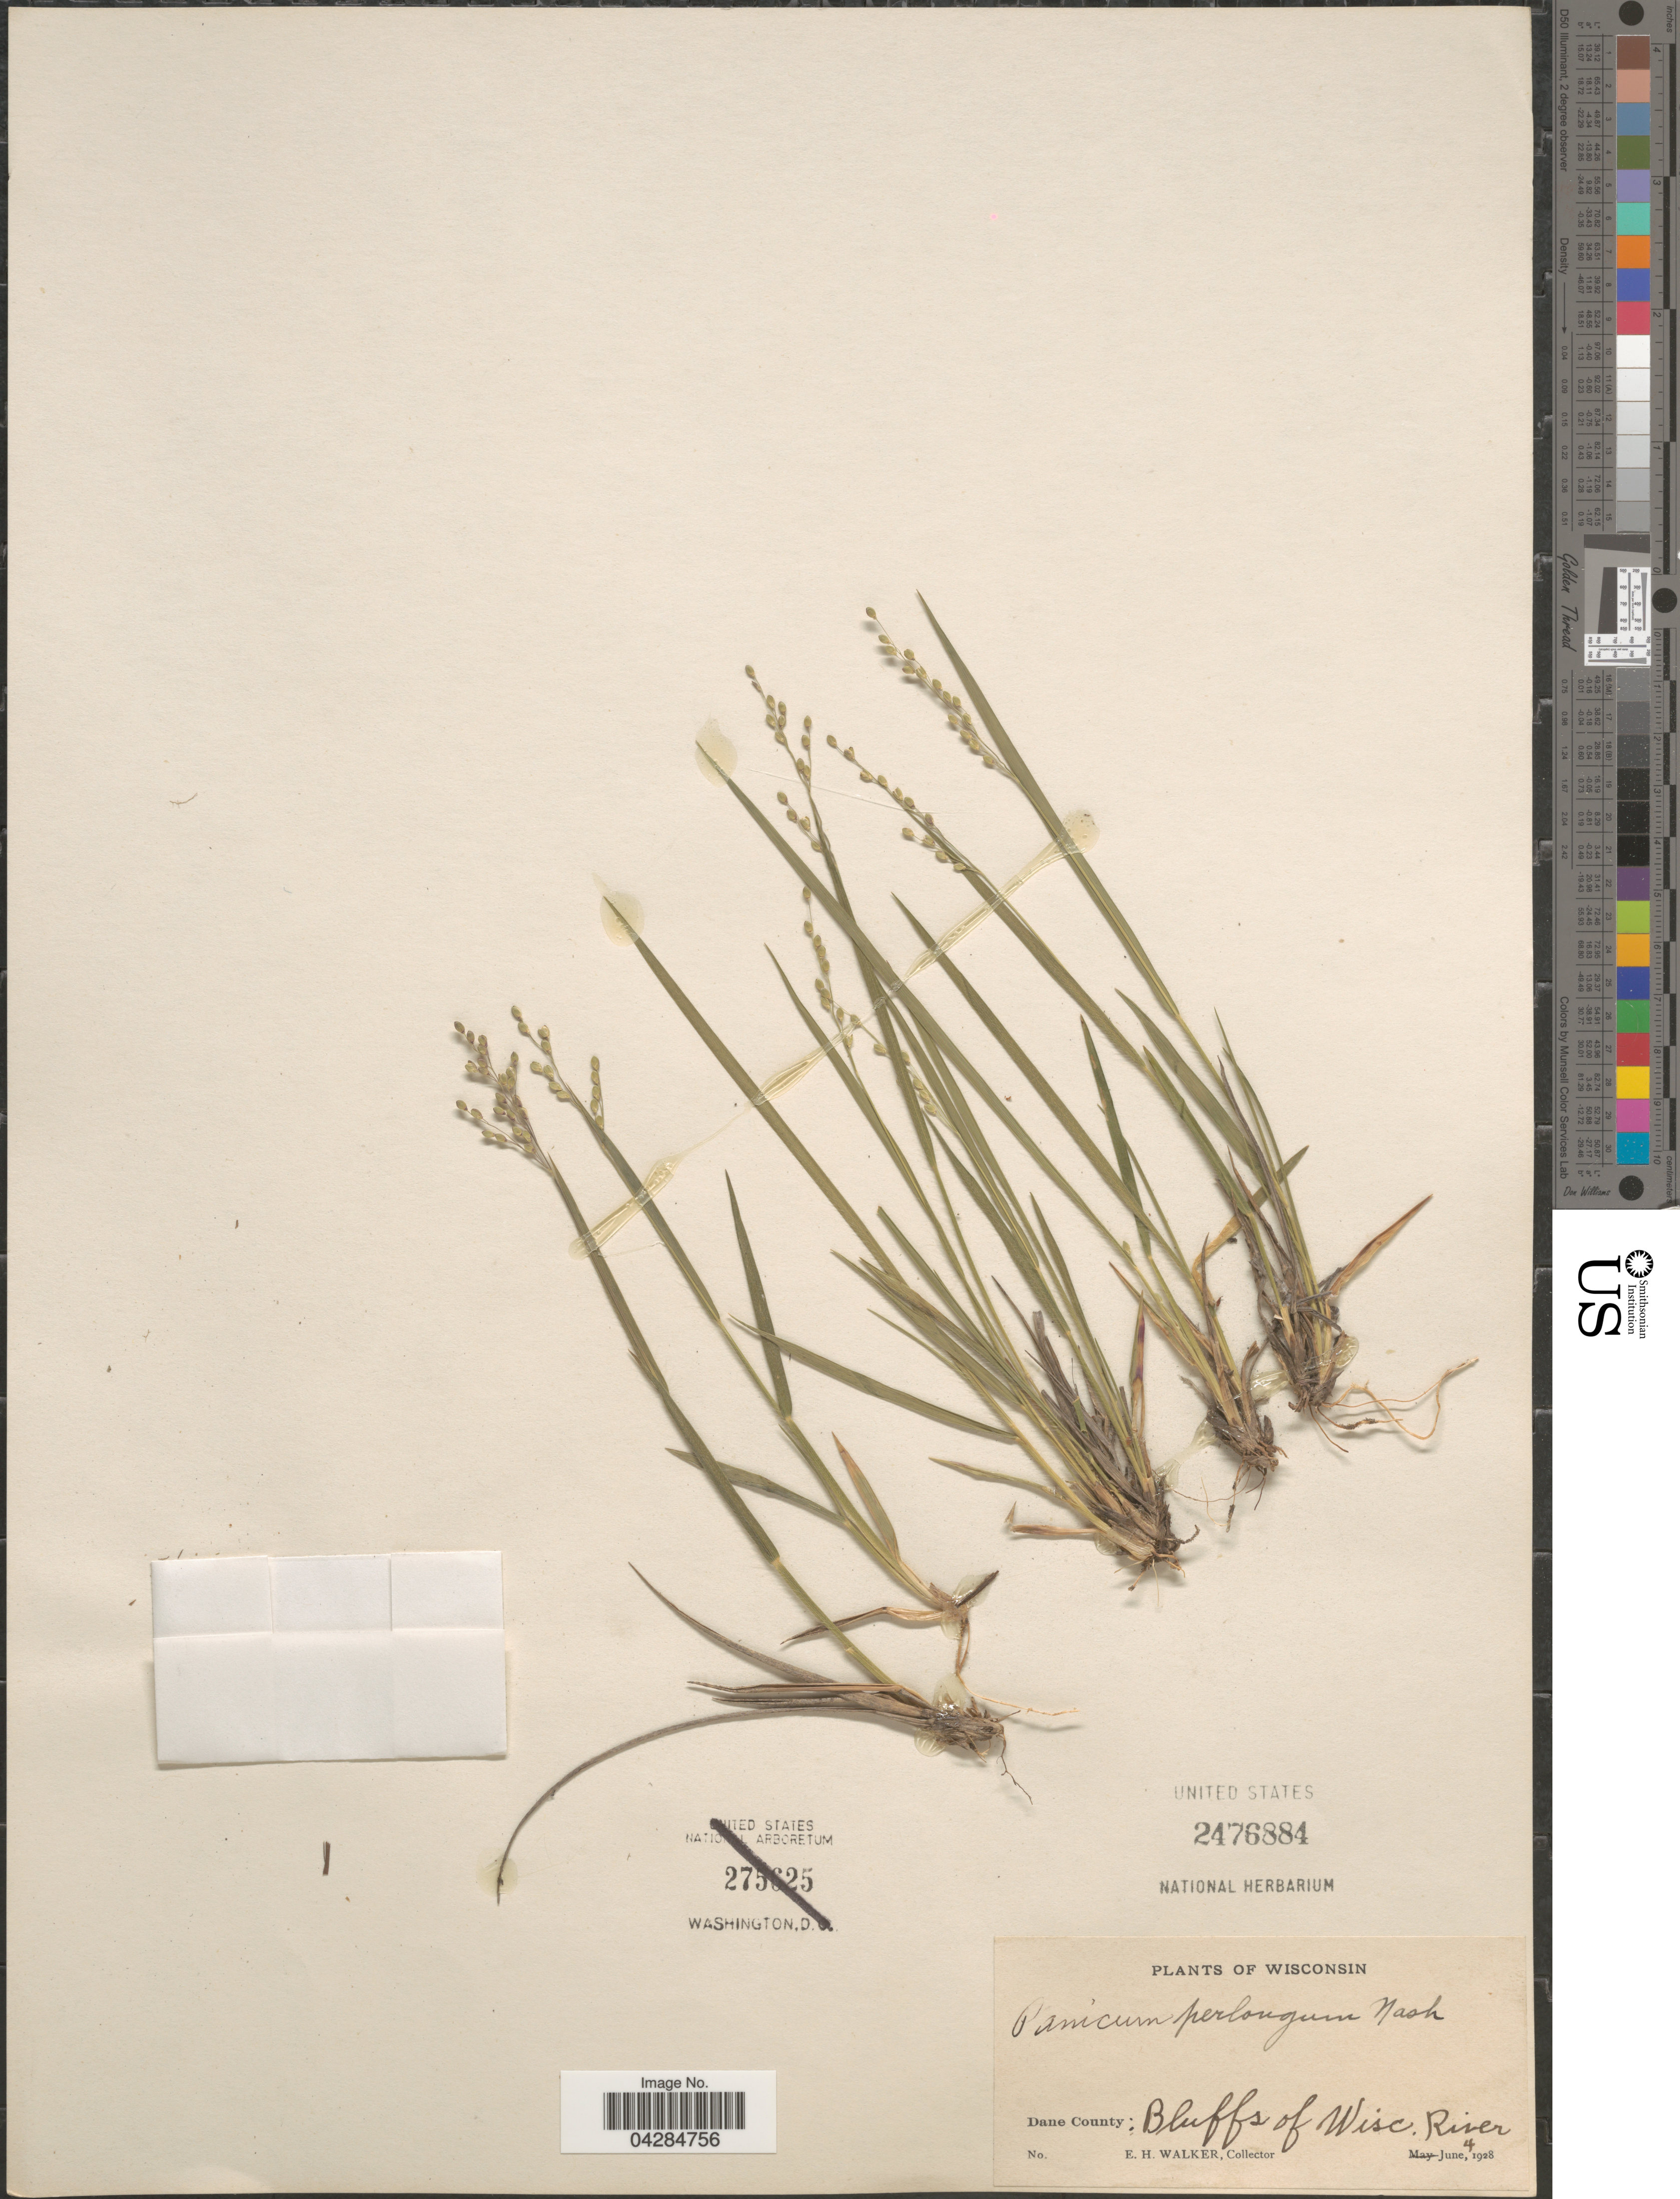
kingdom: Plantae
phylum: Tracheophyta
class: Liliopsida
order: Poales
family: Poaceae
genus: Dichanthelium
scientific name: Dichanthelium perlongum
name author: (Nash) Freckmann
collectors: E. H. Walker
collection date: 1928-06-04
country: United States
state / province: Wisconsin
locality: Dane County: Bluffs of Wisc. River.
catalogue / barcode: US 2476884